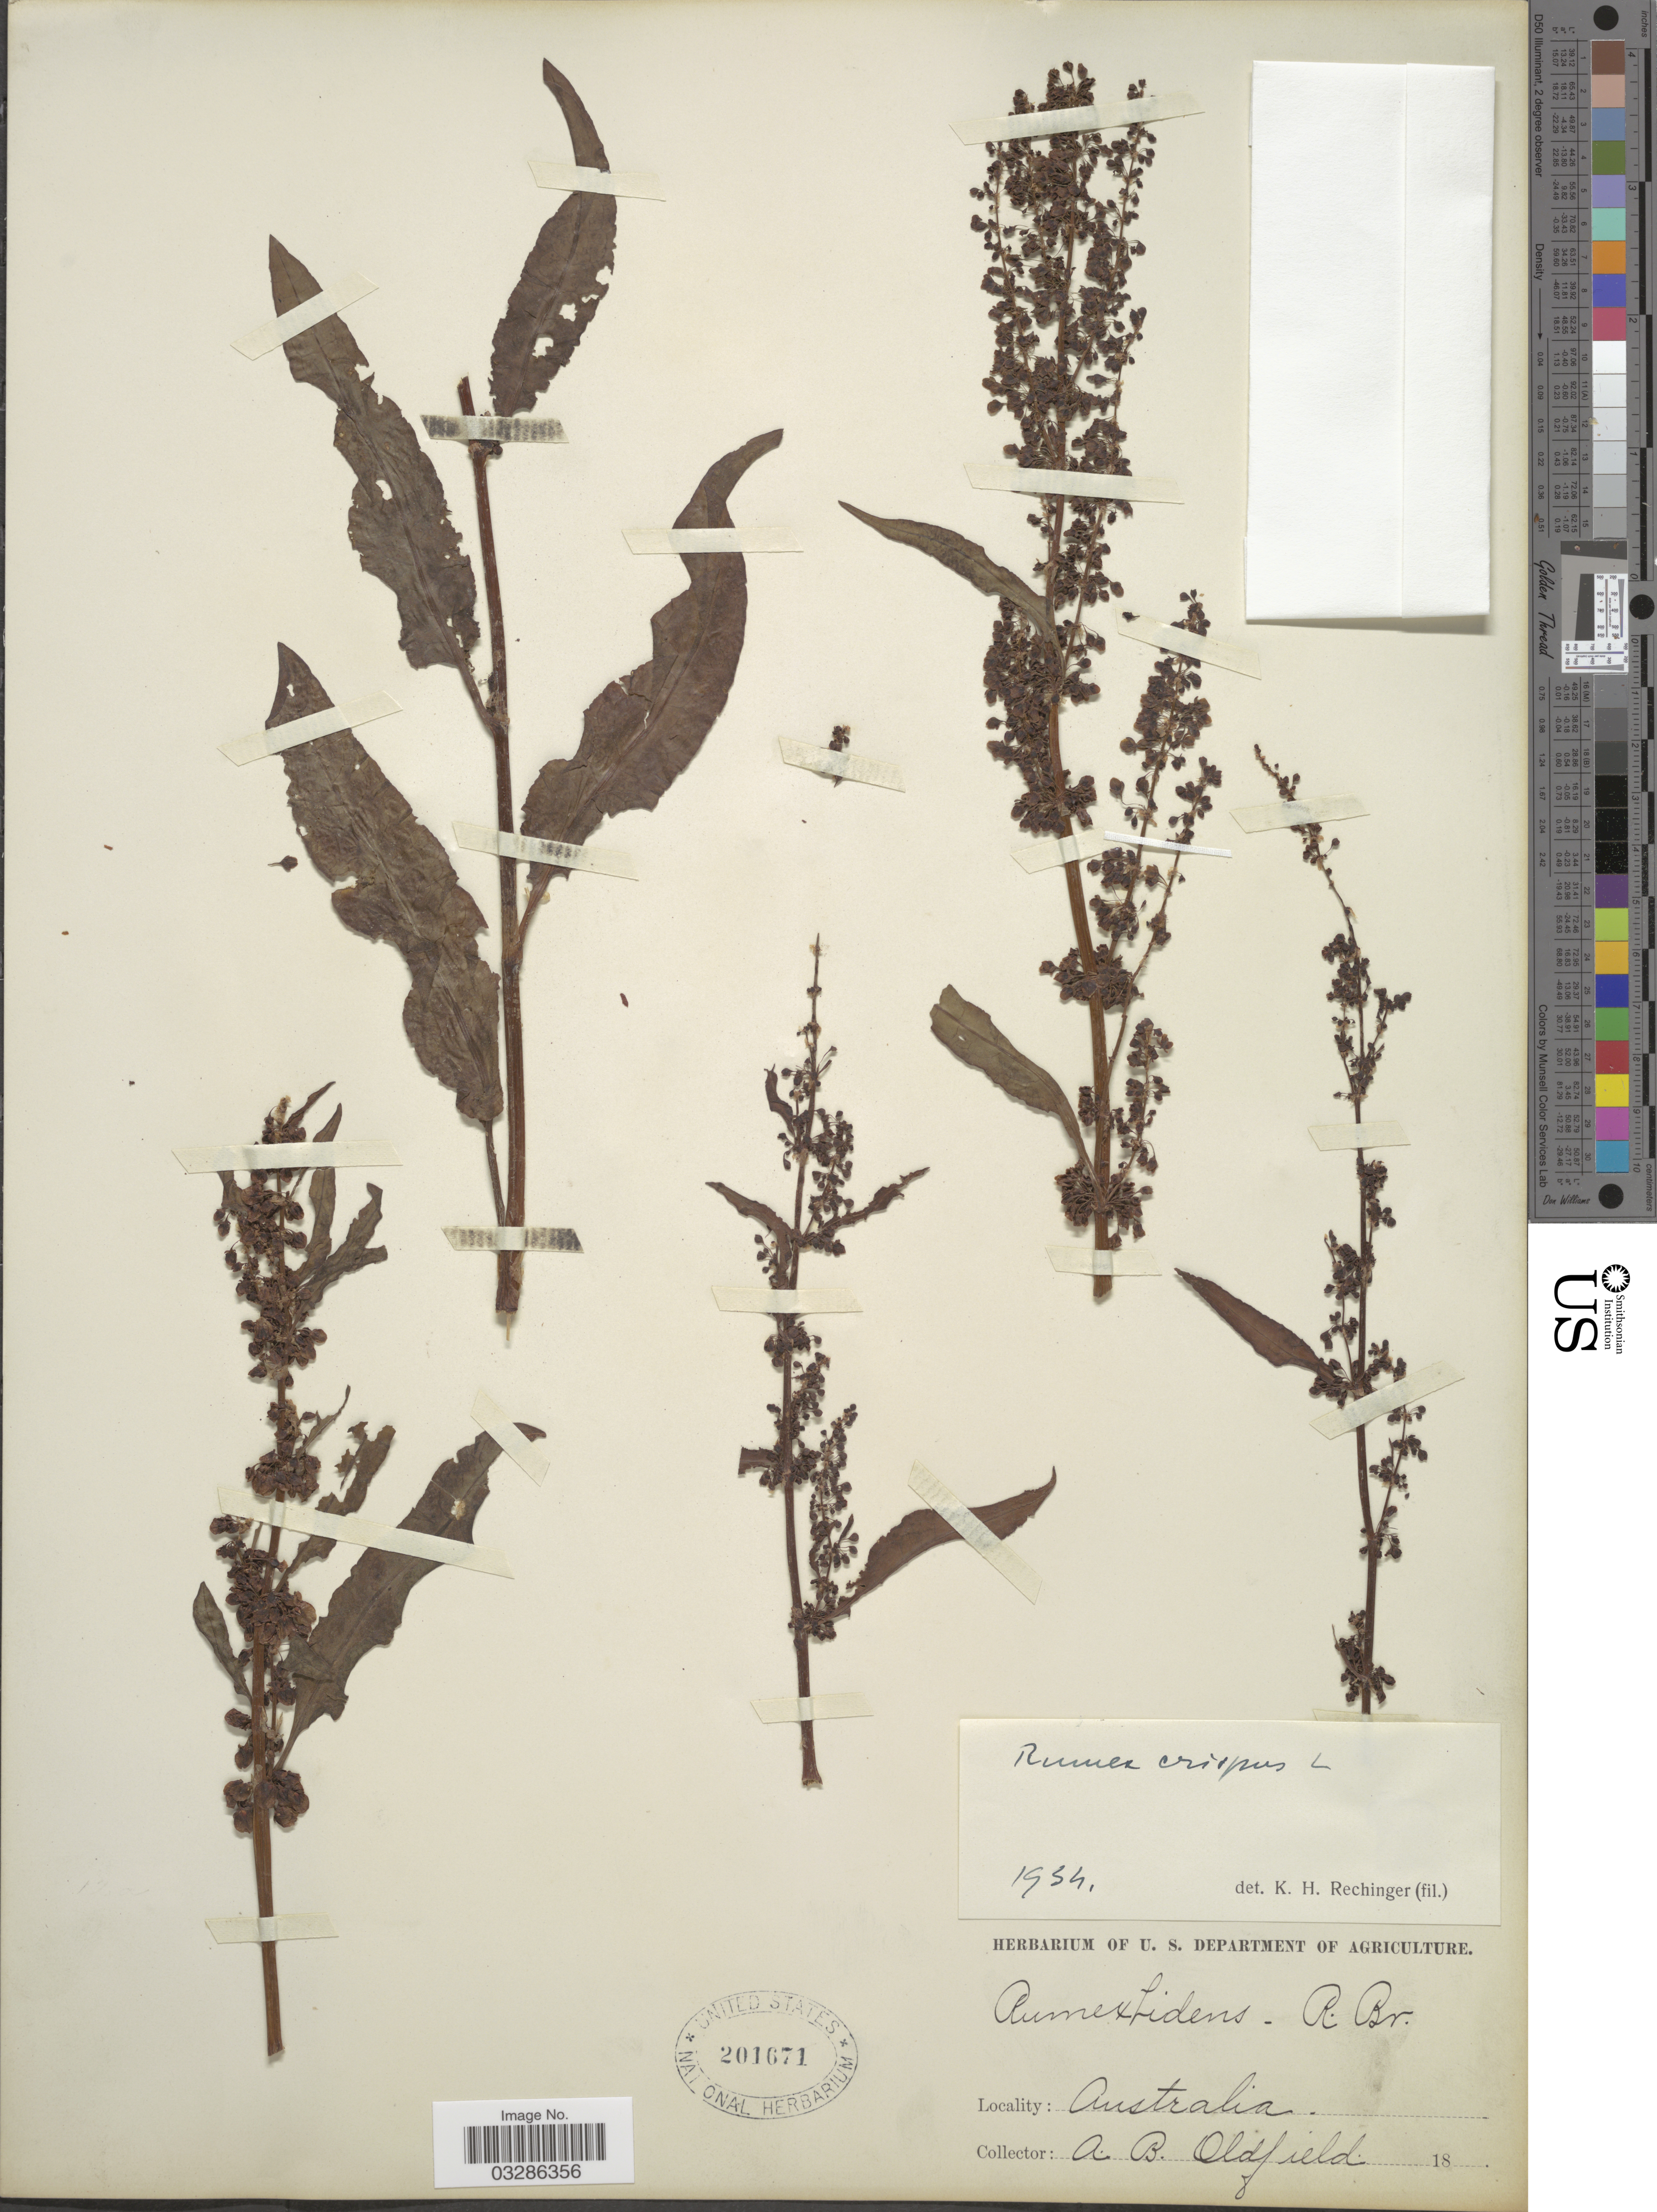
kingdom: Plantae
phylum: Tracheophyta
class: Magnoliopsida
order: Caryophyllales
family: Polygonaceae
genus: Rumex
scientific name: Rumex crispus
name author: L.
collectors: A. Oldfield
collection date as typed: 18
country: Australia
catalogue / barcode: US 201671